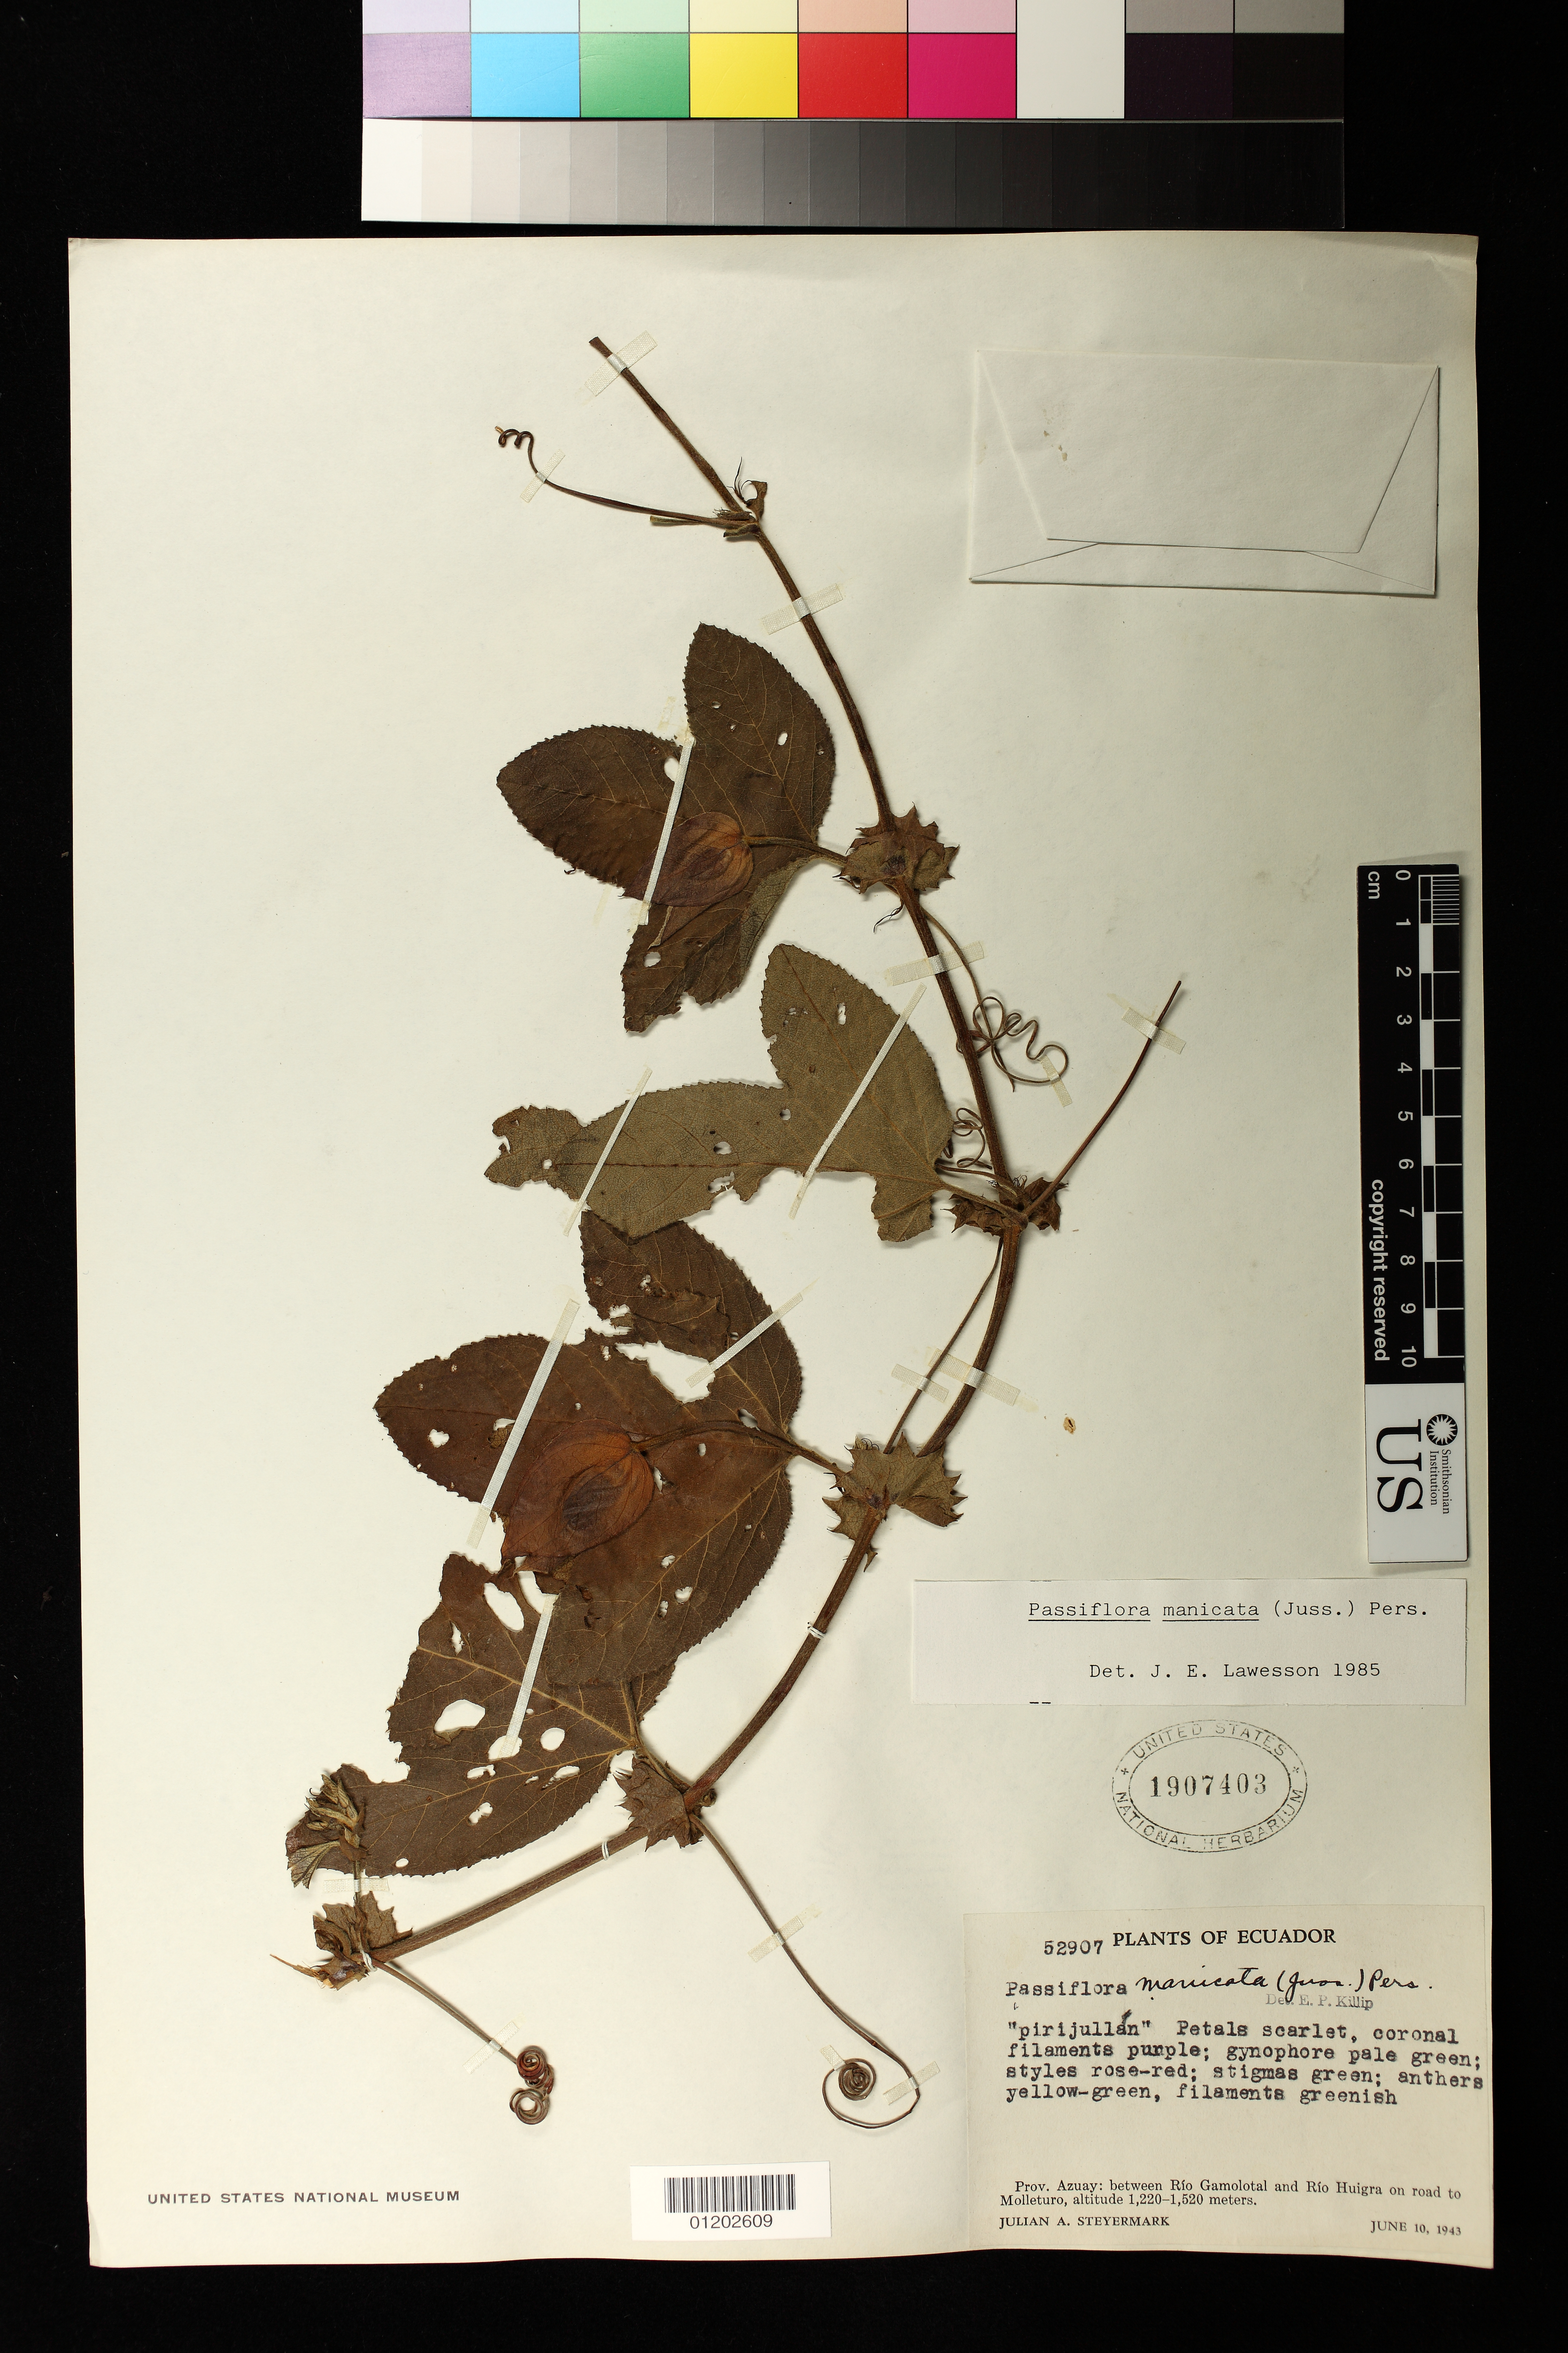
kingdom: Plantae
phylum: Tracheophyta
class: Magnoliopsida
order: Malpighiales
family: Passifloraceae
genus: Passiflora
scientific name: Passiflora manicata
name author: (Juss.) Pers.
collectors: J. Steyermark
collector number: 52907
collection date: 1943-06-10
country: Ecuador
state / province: Azuay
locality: Between Rio Gamolotal and Rio Huigra on road to Molleturo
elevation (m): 1220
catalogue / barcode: US 1907403